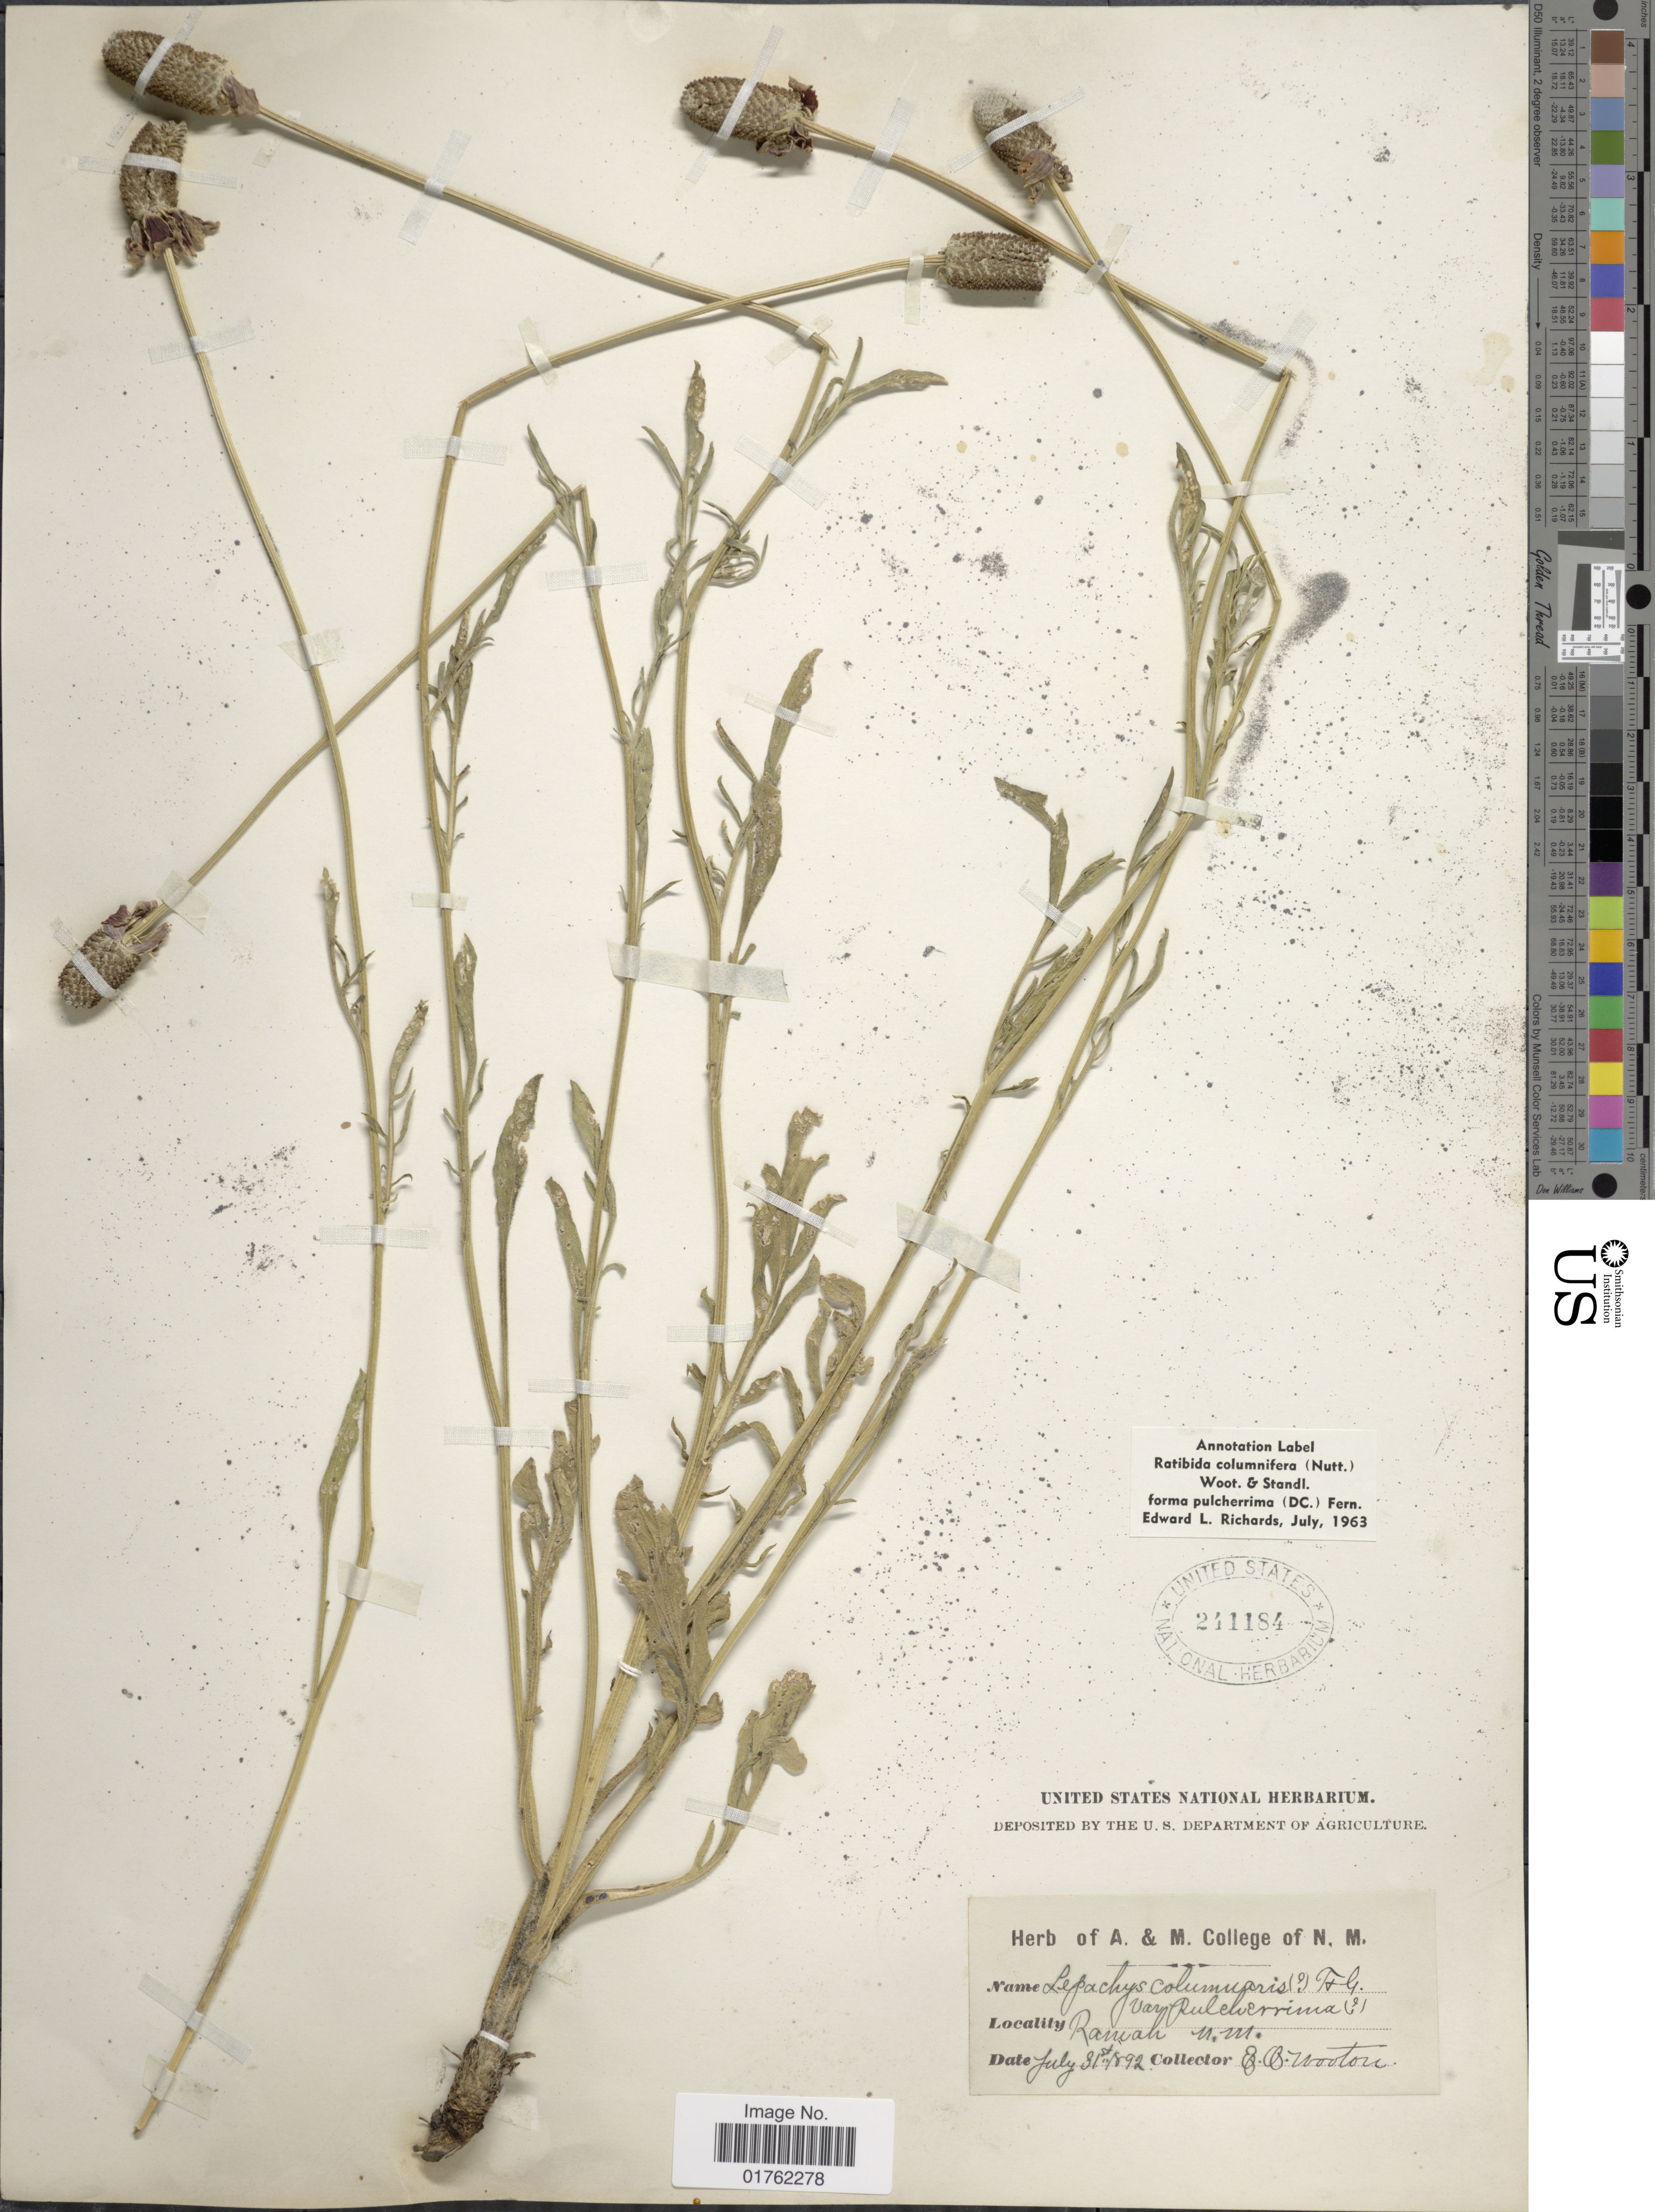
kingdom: Plantae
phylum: Tracheophyta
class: Magnoliopsida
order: Asterales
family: Asteraceae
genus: Ratibida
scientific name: Ratibida columnaris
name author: (Pursh) D. Don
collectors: E. O. Wooton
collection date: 1892-07-31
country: United States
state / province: New Mexico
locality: Ramah, N.M.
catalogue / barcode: US 241184